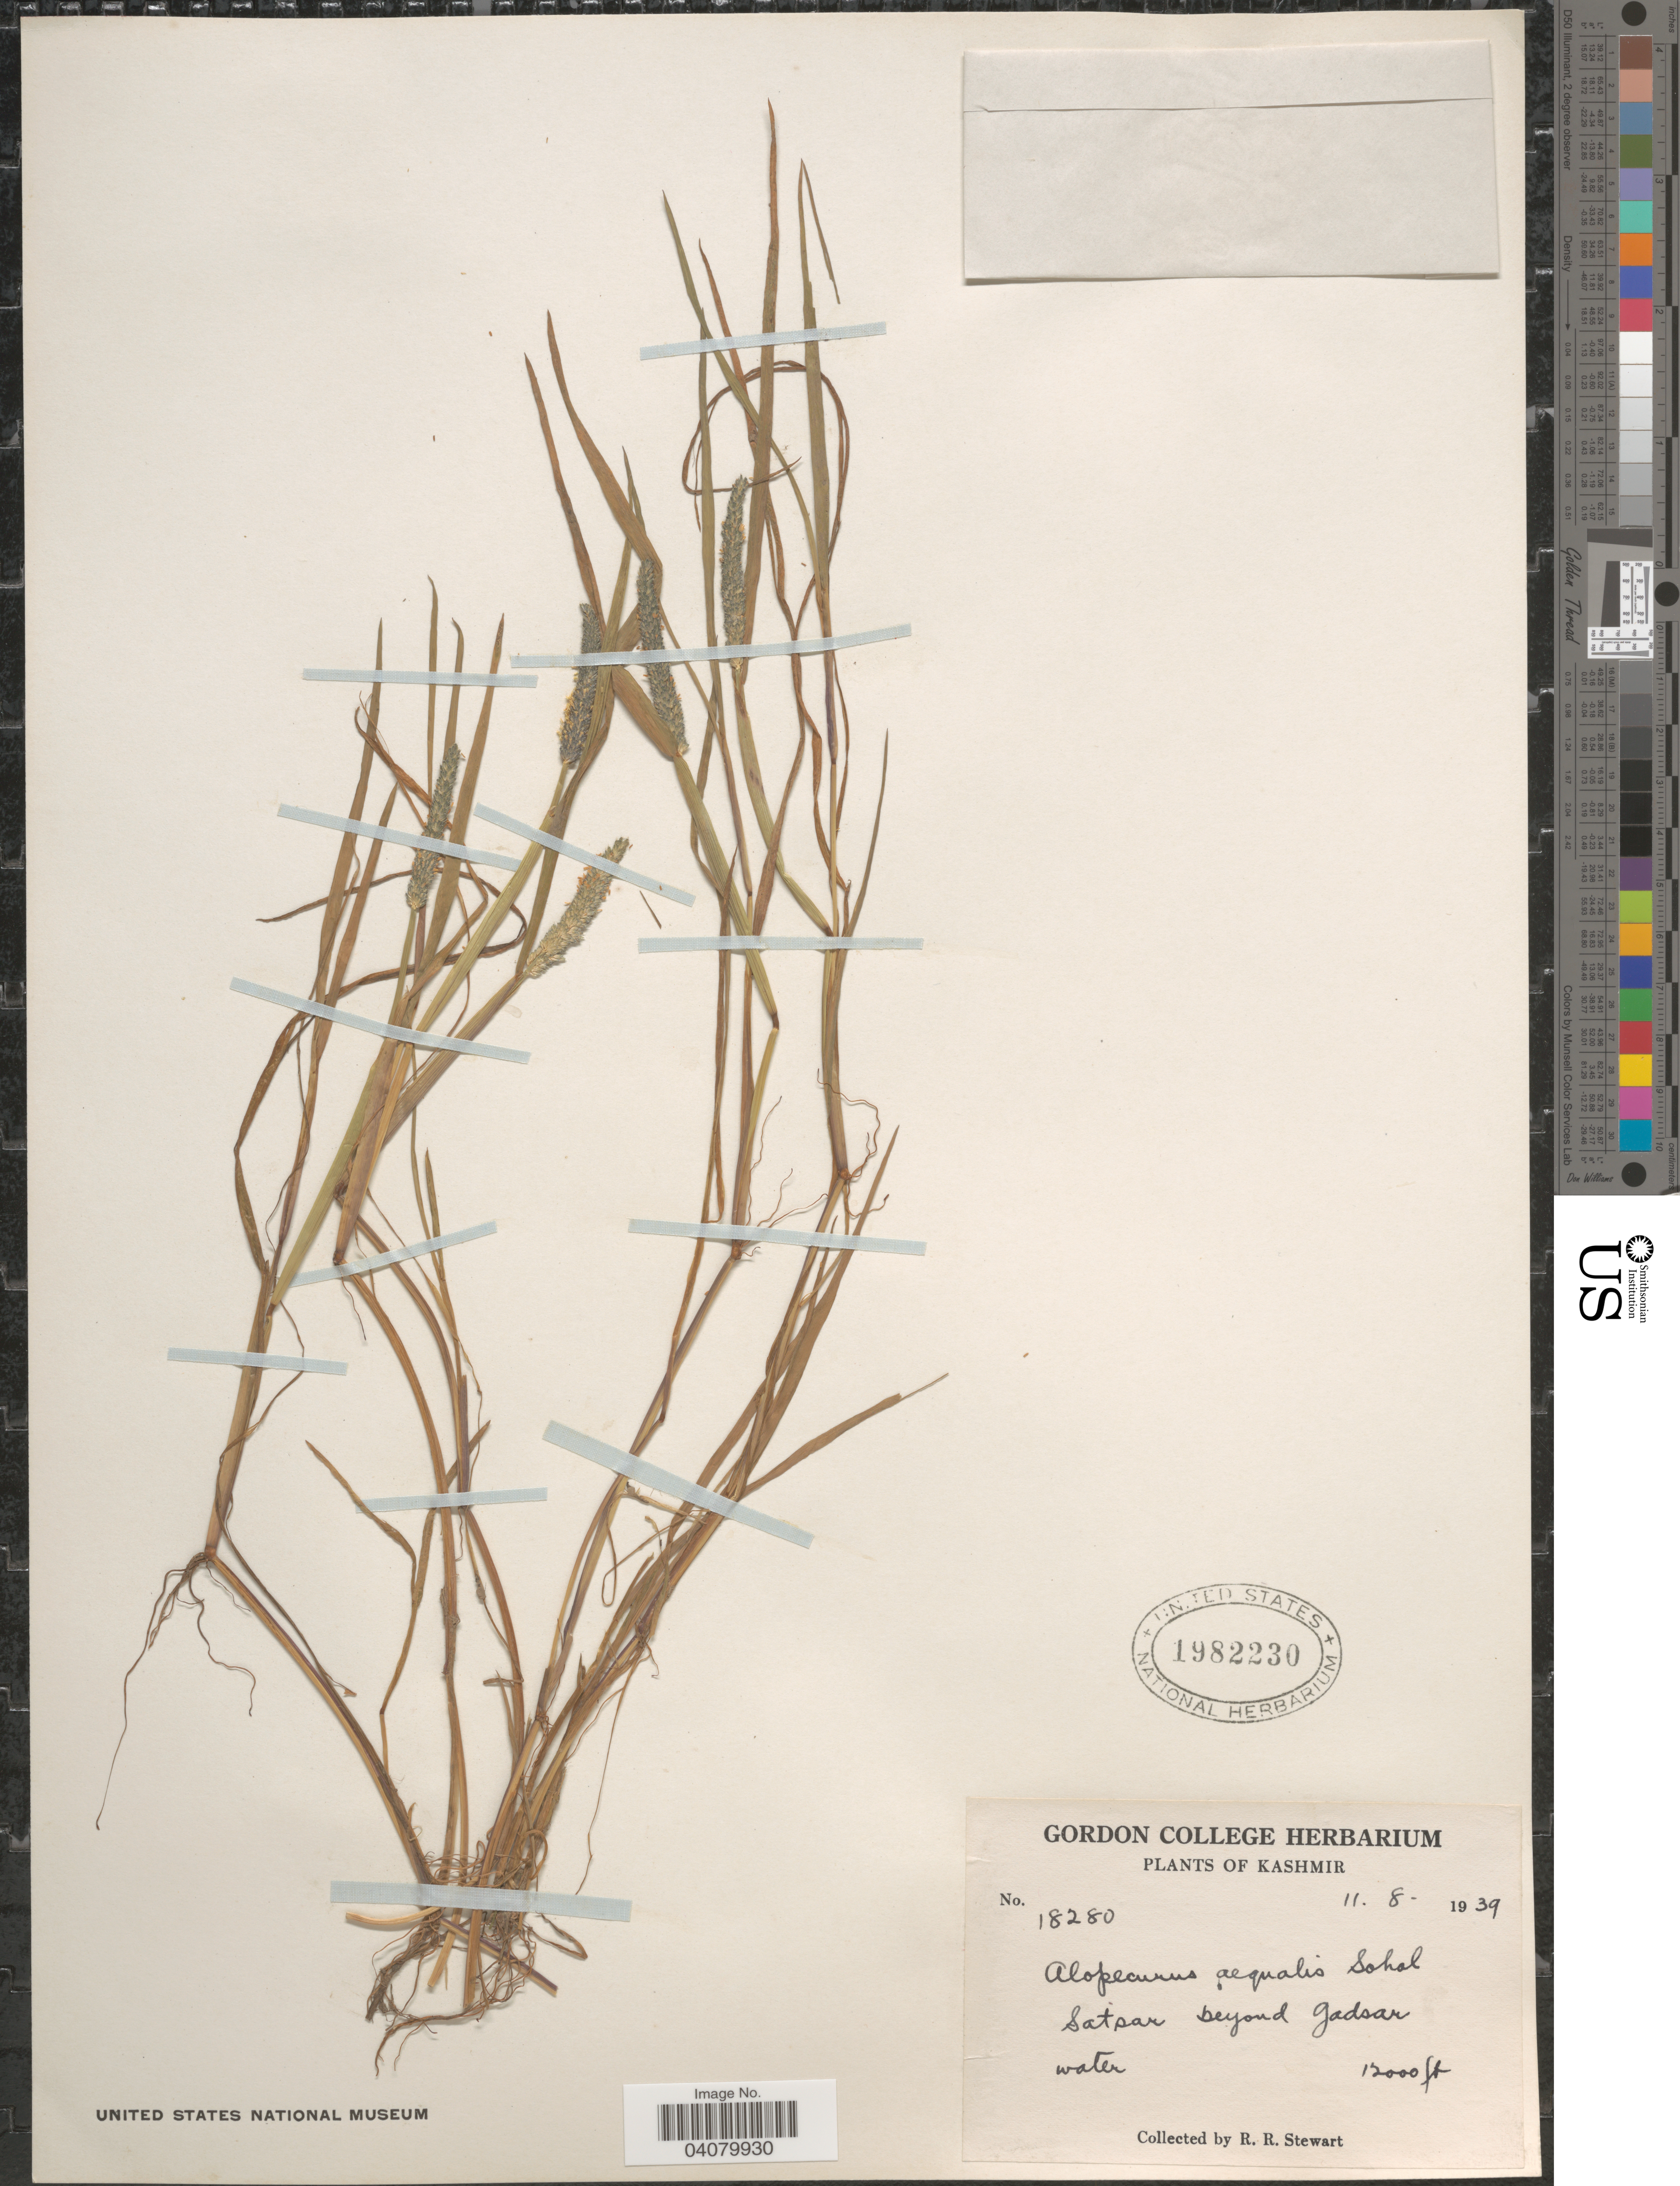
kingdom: Plantae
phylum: Tracheophyta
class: Liliopsida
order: Poales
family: Poaceae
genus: Alopecurus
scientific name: Alopecurus aequalis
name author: Sobol.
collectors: R. Stewart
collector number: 18280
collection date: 1939-08-11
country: India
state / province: Jammu and Kashmir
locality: Kashmir. Satsar beyond Gadsar water.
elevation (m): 3658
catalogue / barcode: US 1982230